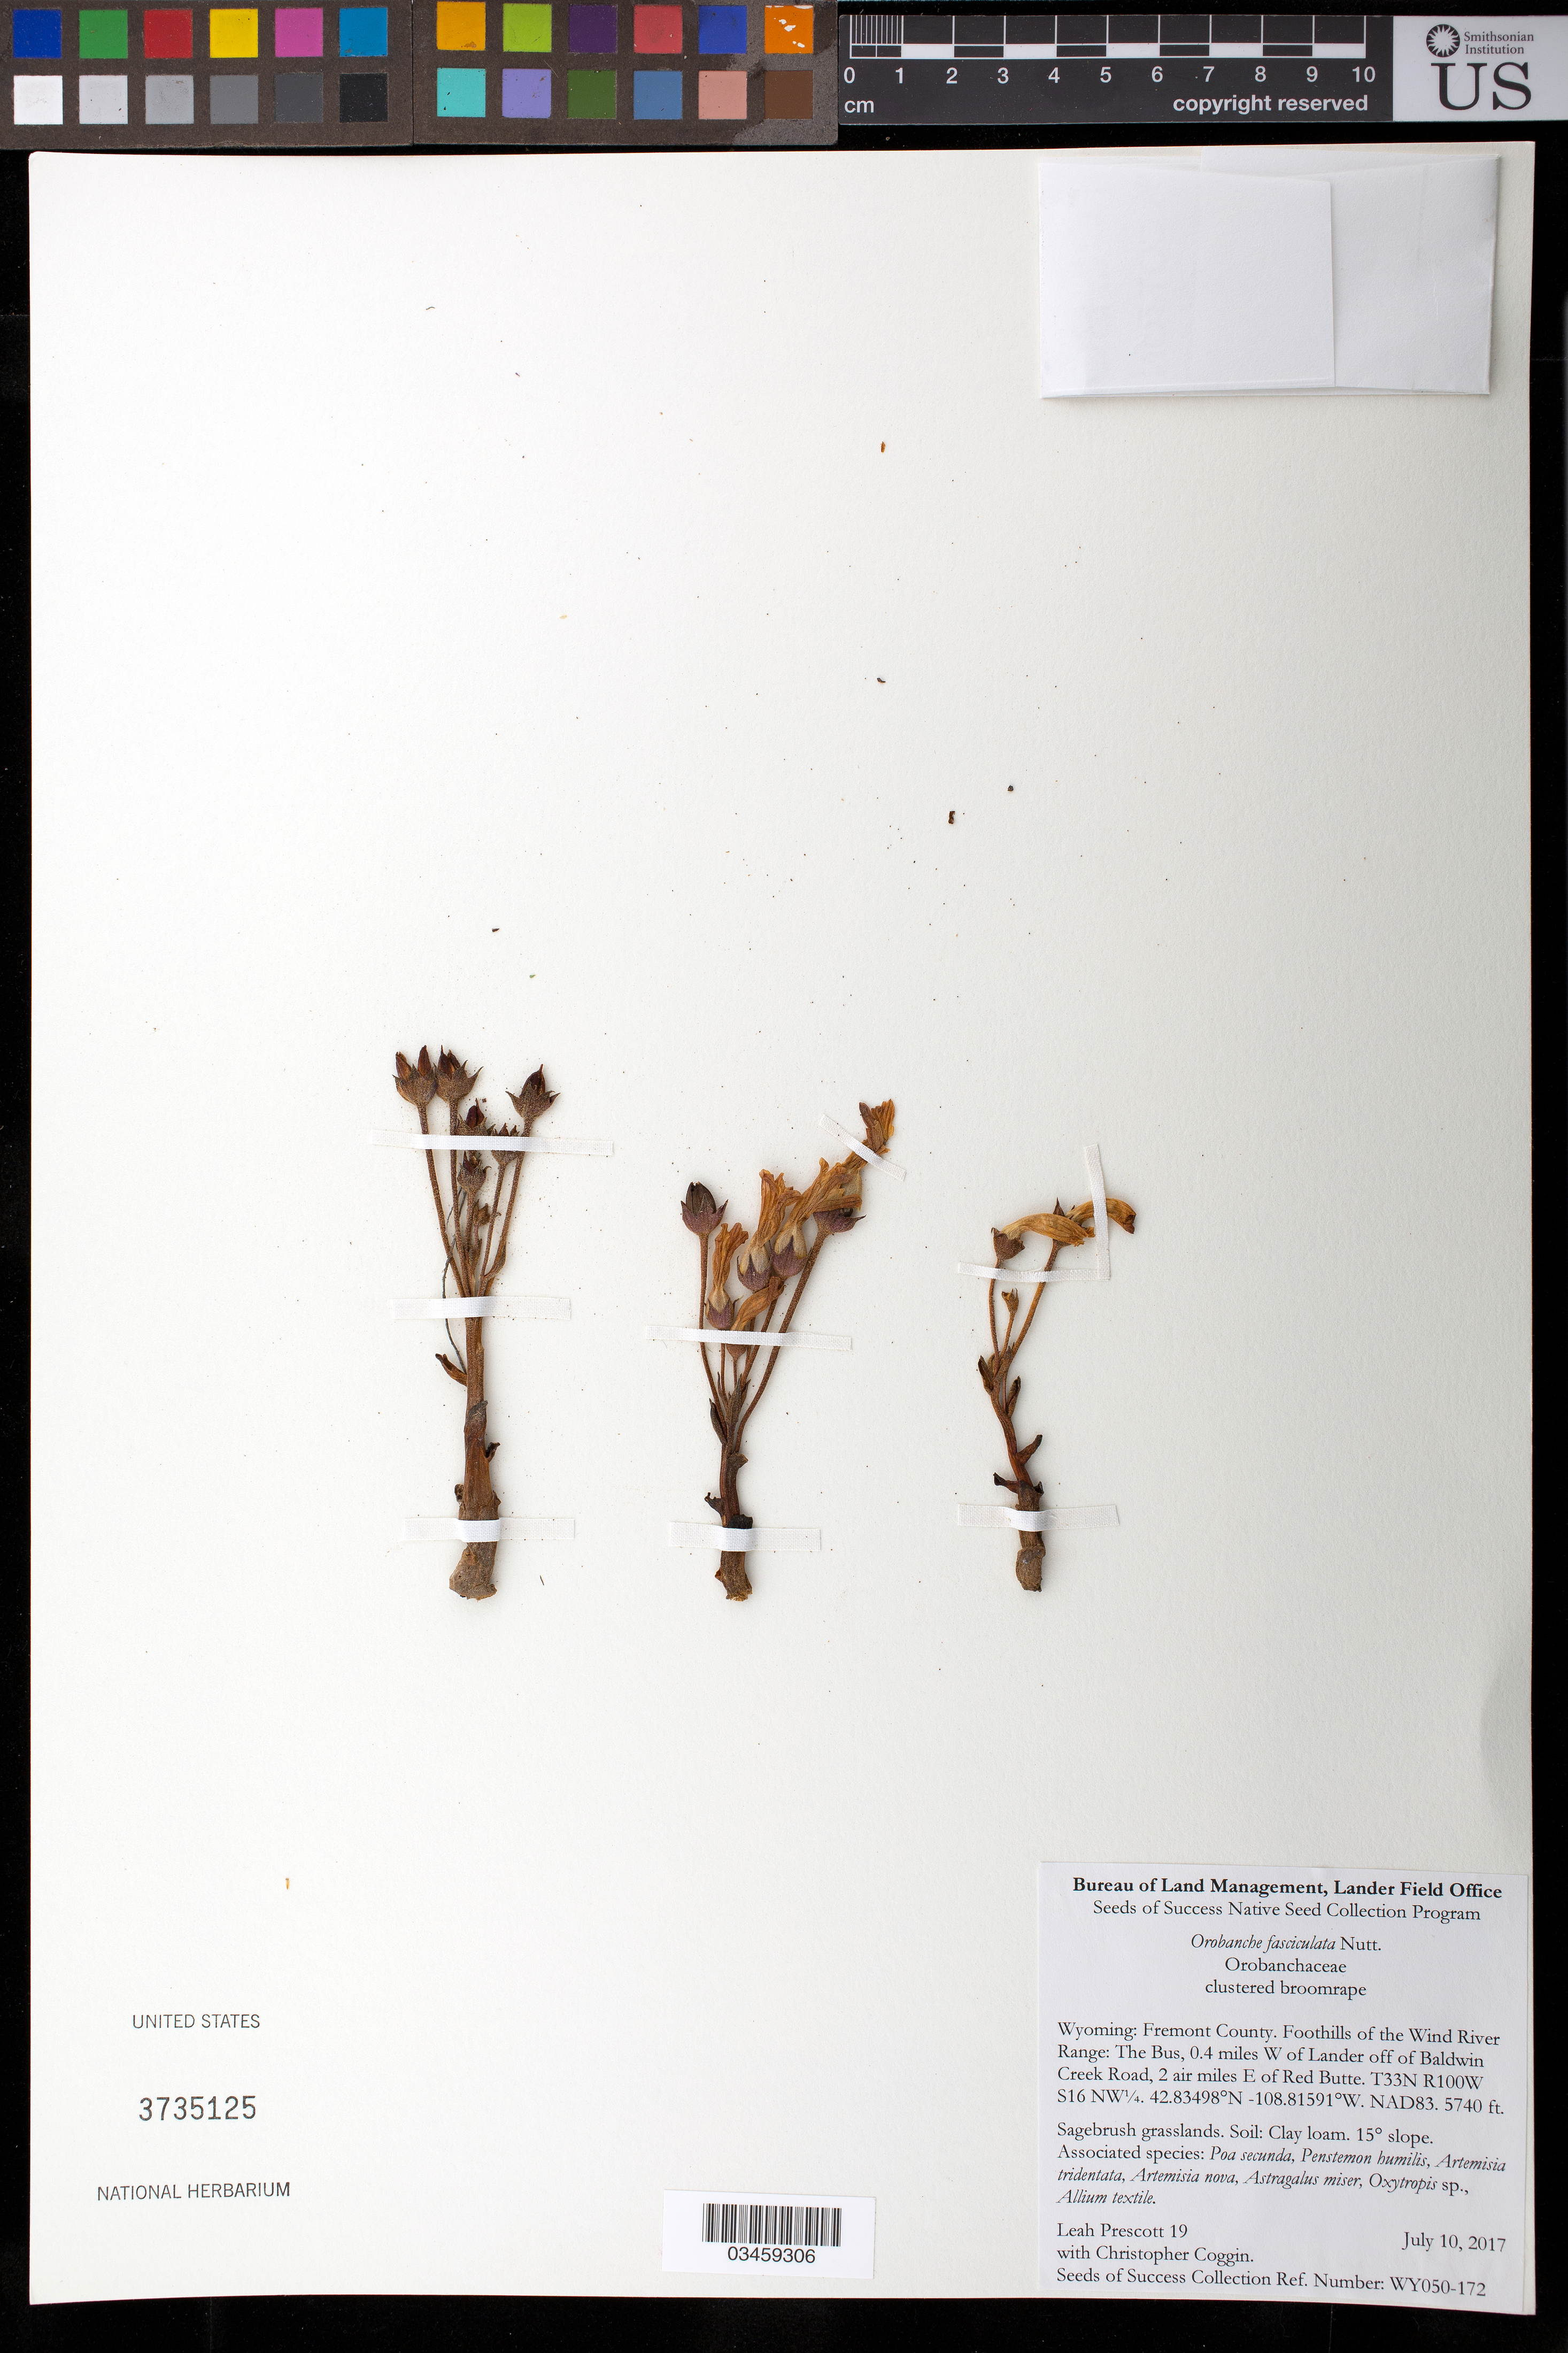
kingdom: Plantae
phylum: Tracheophyta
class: Magnoliopsida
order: Lamiales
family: Orobanchaceae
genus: Orobanche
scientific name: Orobanche fasciculata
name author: Nutt.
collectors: L. Prescott & C. Coggin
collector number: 19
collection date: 2017-07-10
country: United States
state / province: Wyoming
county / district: Fremont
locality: Wind River Range, The Bus, 0.4 air mi. W of Lander off of Baldwin Creek Road, 2 air mi. E of Red Butte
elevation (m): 1750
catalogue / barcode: US 3735125